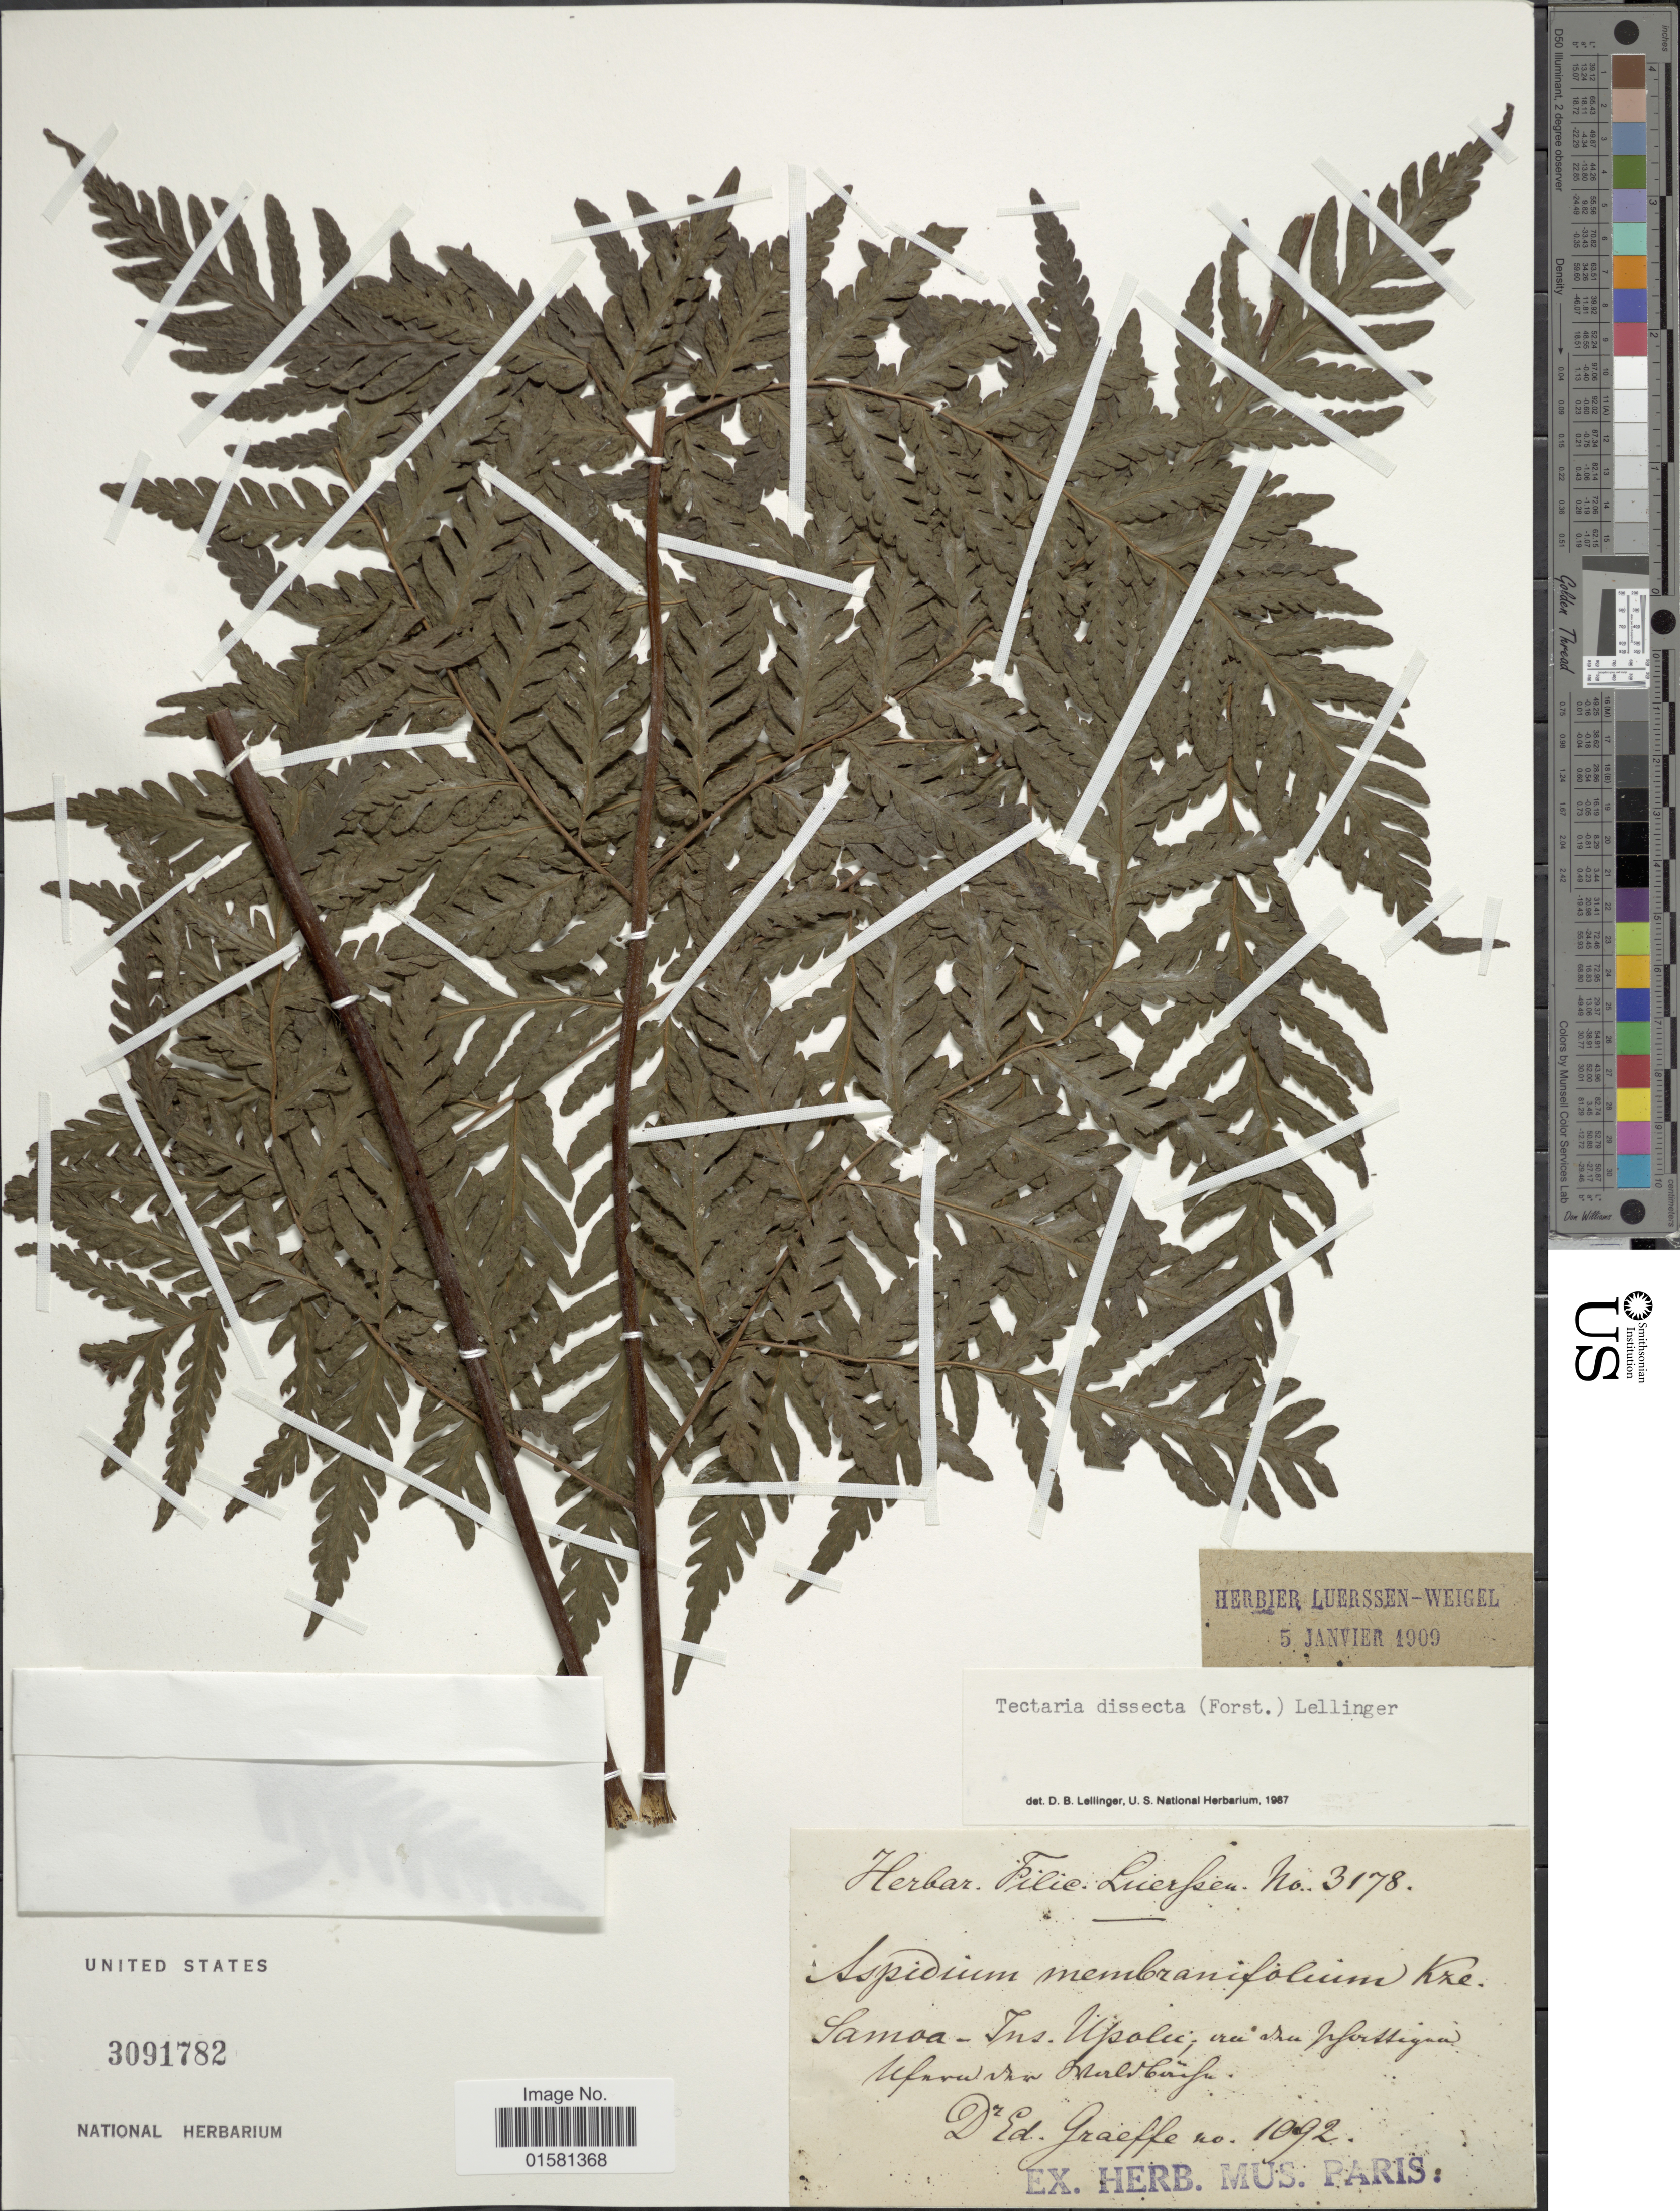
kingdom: Plantae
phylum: Tracheophyta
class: Polypodiopsida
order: Polypodiales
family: Tectariaceae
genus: Tectaria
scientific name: Tectaria dissecta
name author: (G. Forst.) Lellinger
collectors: E. Graeffe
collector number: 1092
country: Samoa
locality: Samoa, Ins. Upolu, cru zu [illegible text] Ufn[illegible text] [illegible text] [interpreted]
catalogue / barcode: US 3091782